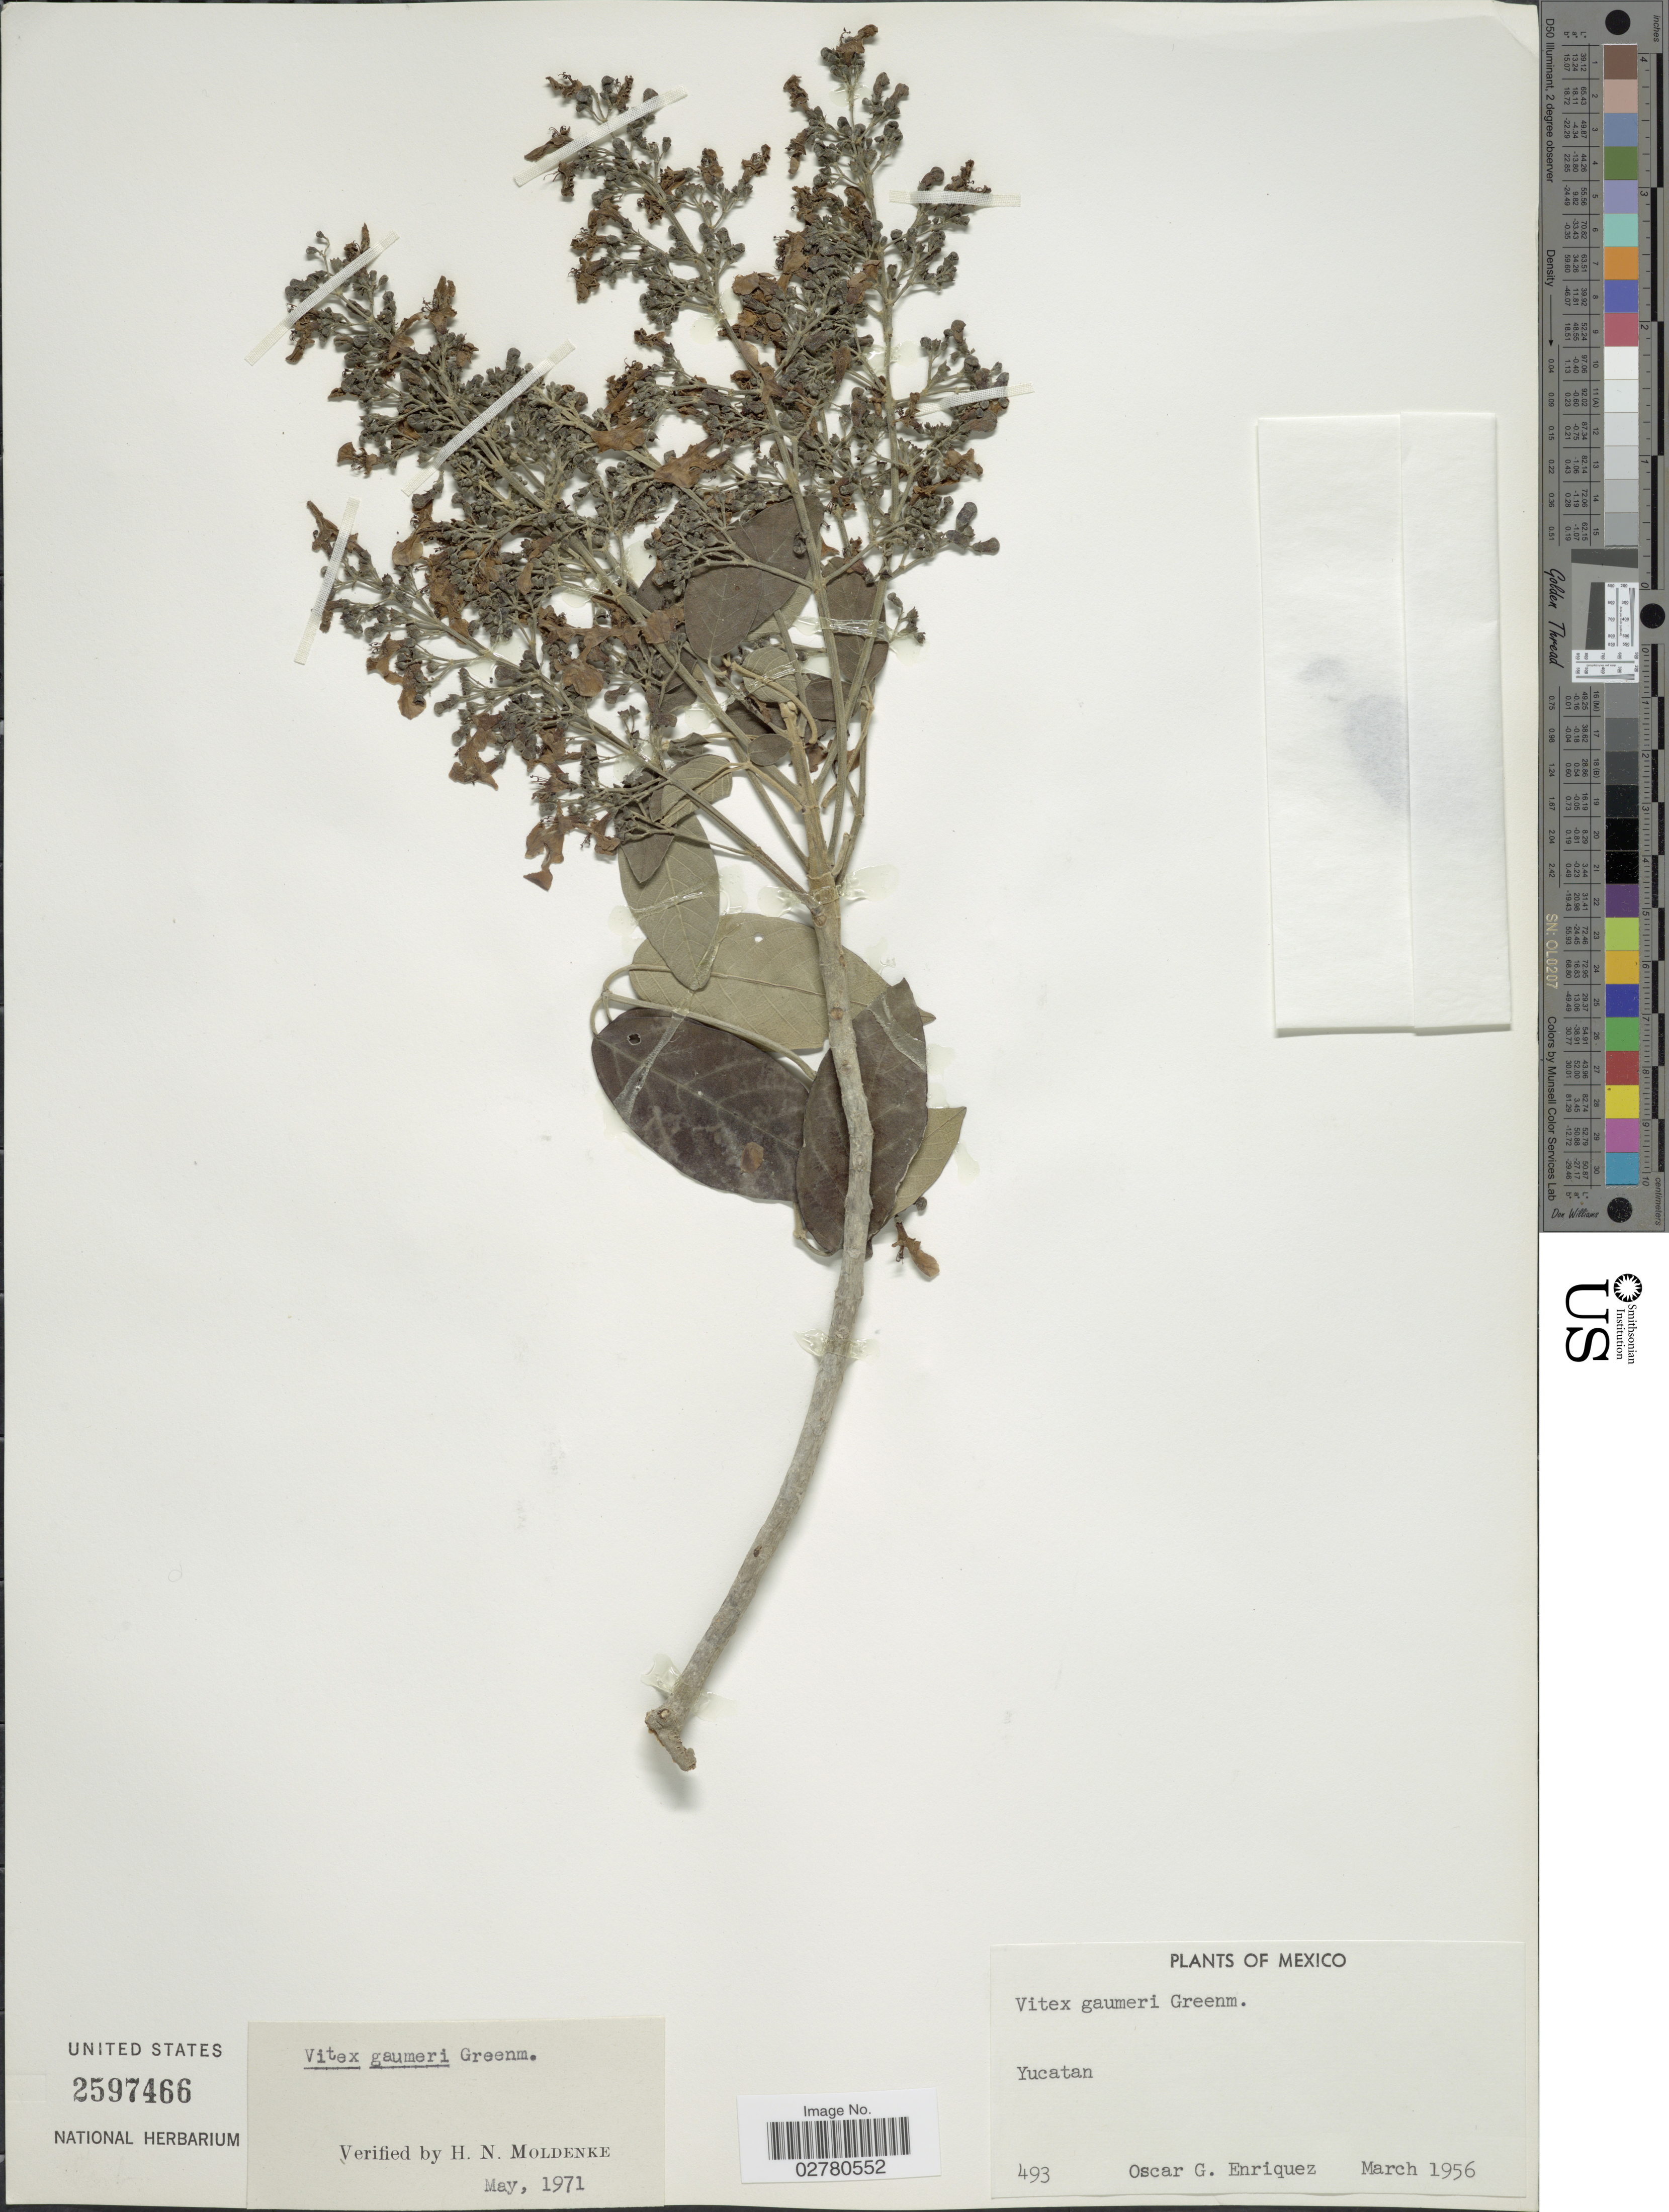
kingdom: Plantae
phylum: Tracheophyta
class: Magnoliopsida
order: Lamiales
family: Lamiaceae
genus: Vitex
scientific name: Vitex gaumeri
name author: Greenm.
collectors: O. Enriquez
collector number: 493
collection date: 1956-03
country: Mexico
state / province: Yucatán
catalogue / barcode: US 2597466